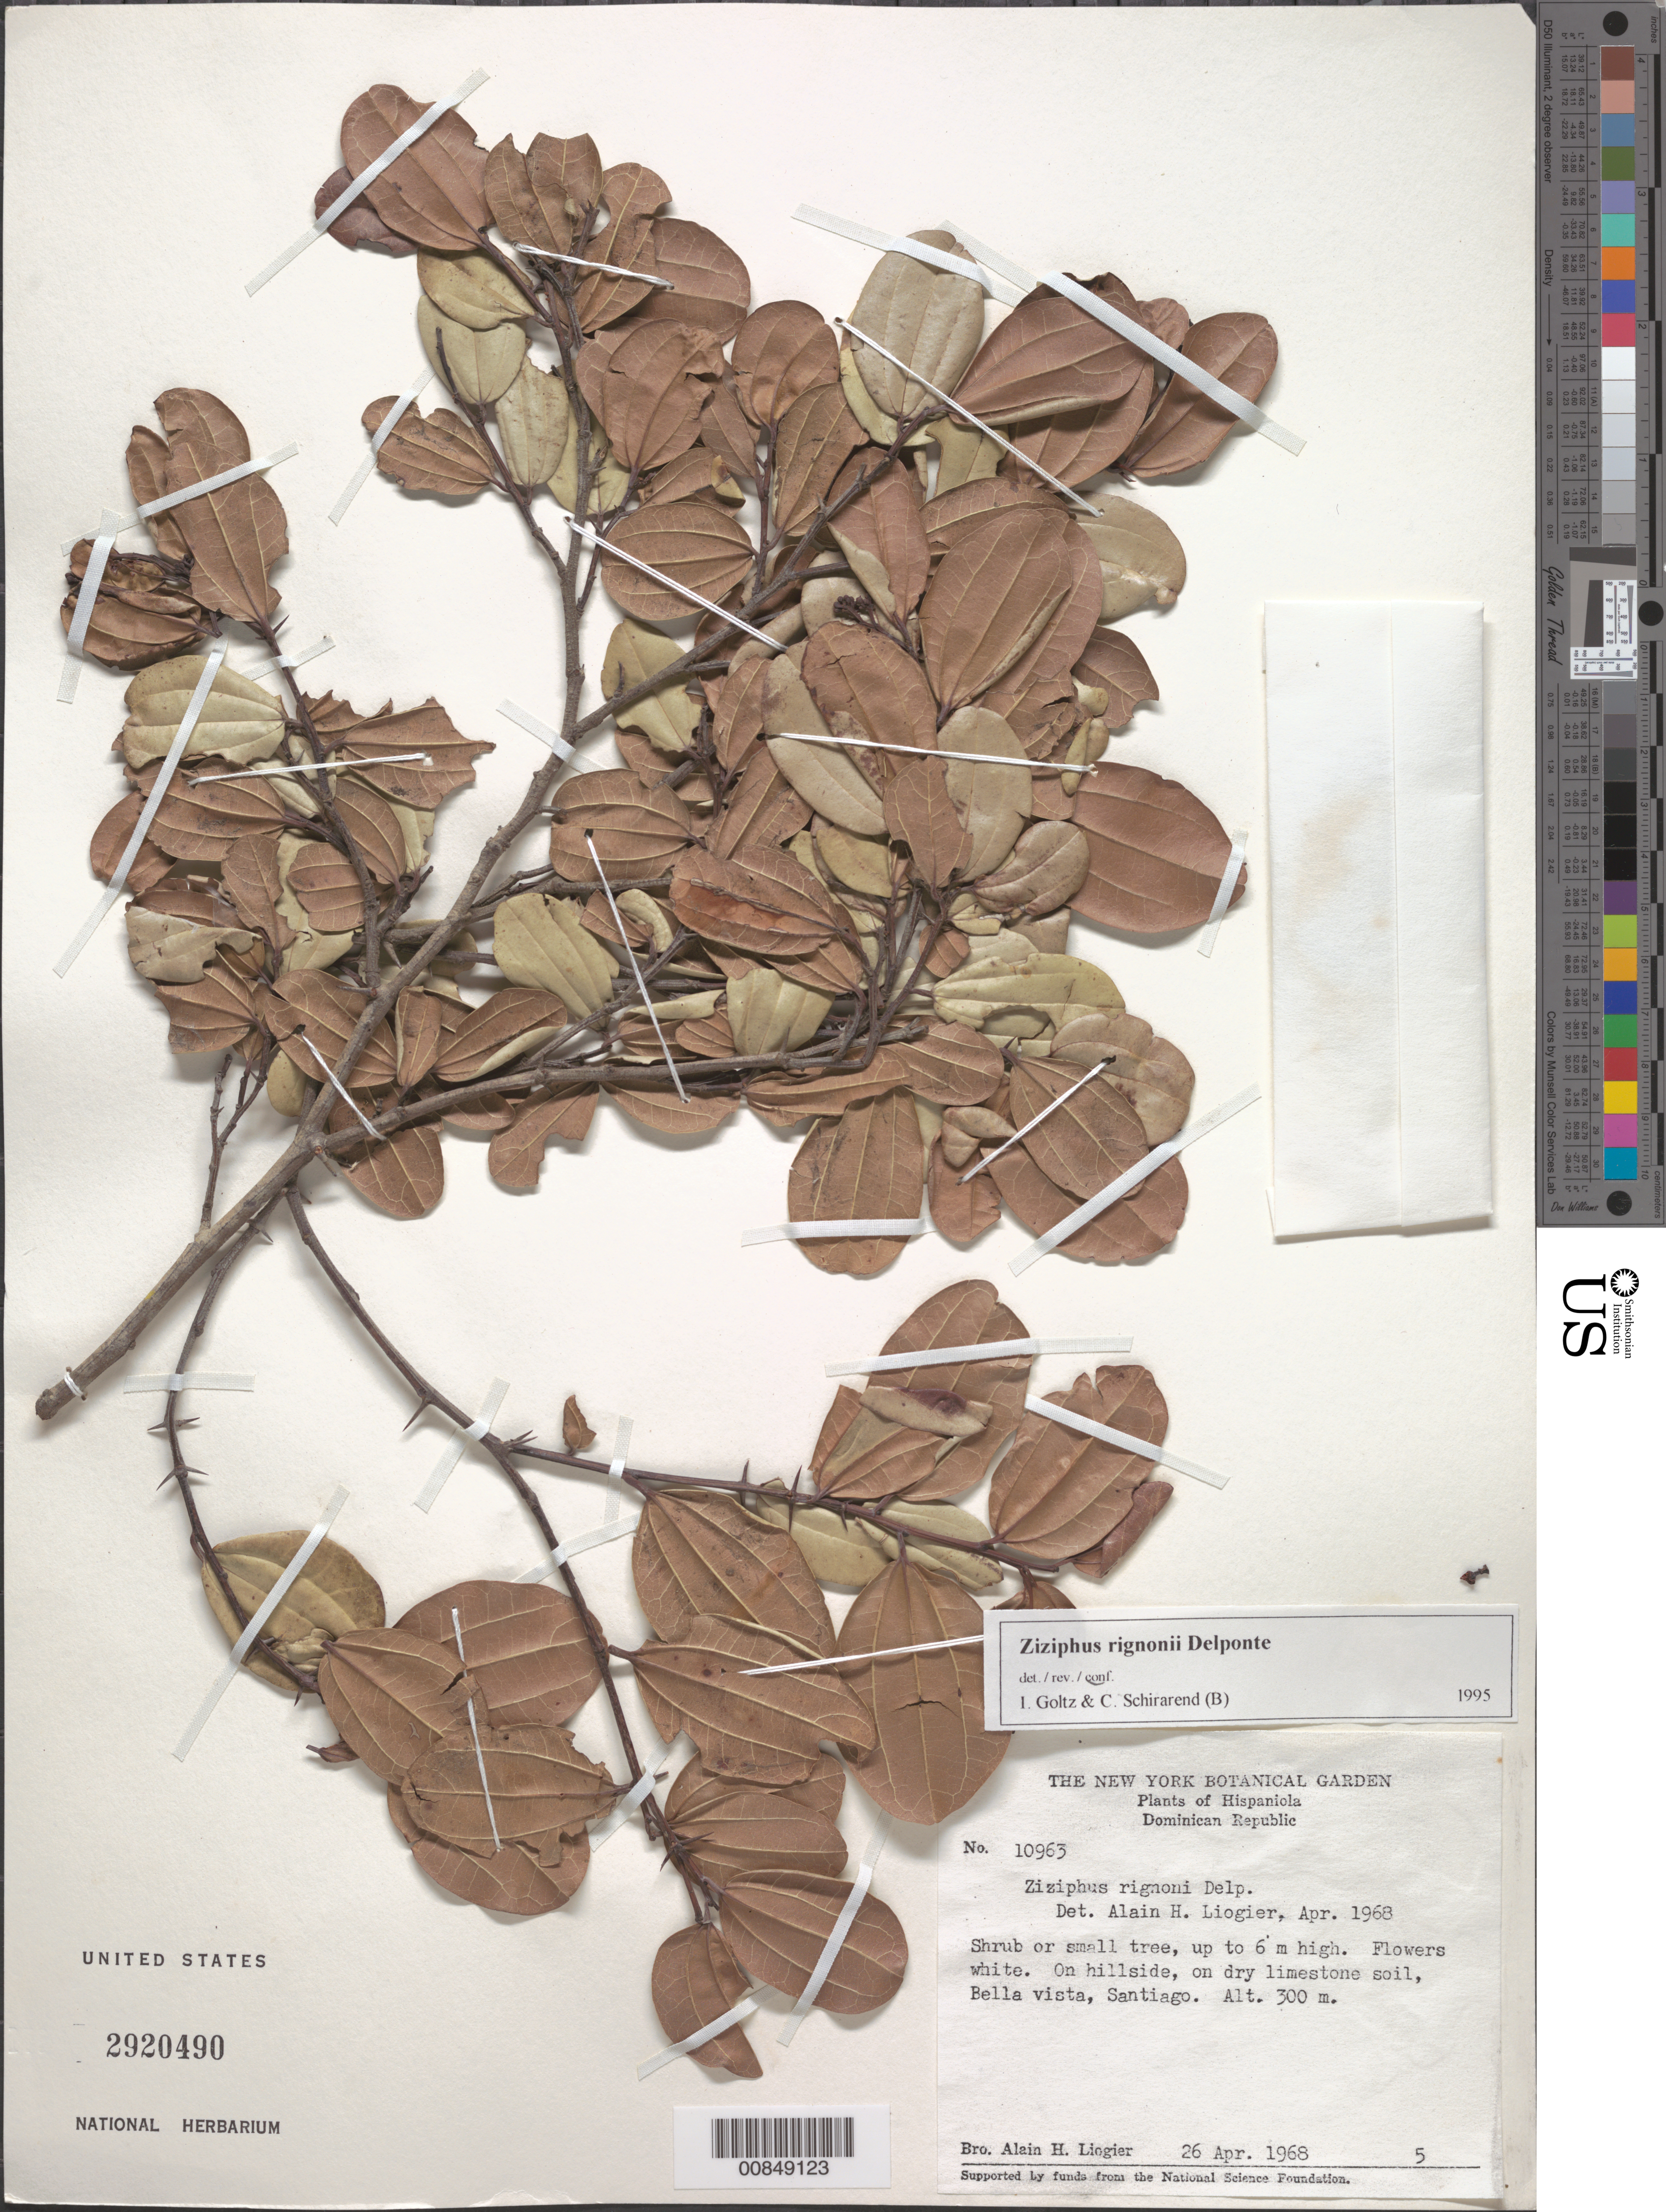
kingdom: Plantae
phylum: Tracheophyta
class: Magnoliopsida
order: Rosales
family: Rhamnaceae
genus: Sarcomphalus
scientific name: Sarcomphalus domingensis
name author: (Spreng.) Krug & Urb.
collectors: A. H. Liogier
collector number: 10963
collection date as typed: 26 Apr 1968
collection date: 1968-04-26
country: Dominican Republic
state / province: Santiago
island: Hispaniola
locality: Bella Vista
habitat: On hillside, on dry limestone soil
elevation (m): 300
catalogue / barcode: US 2920490